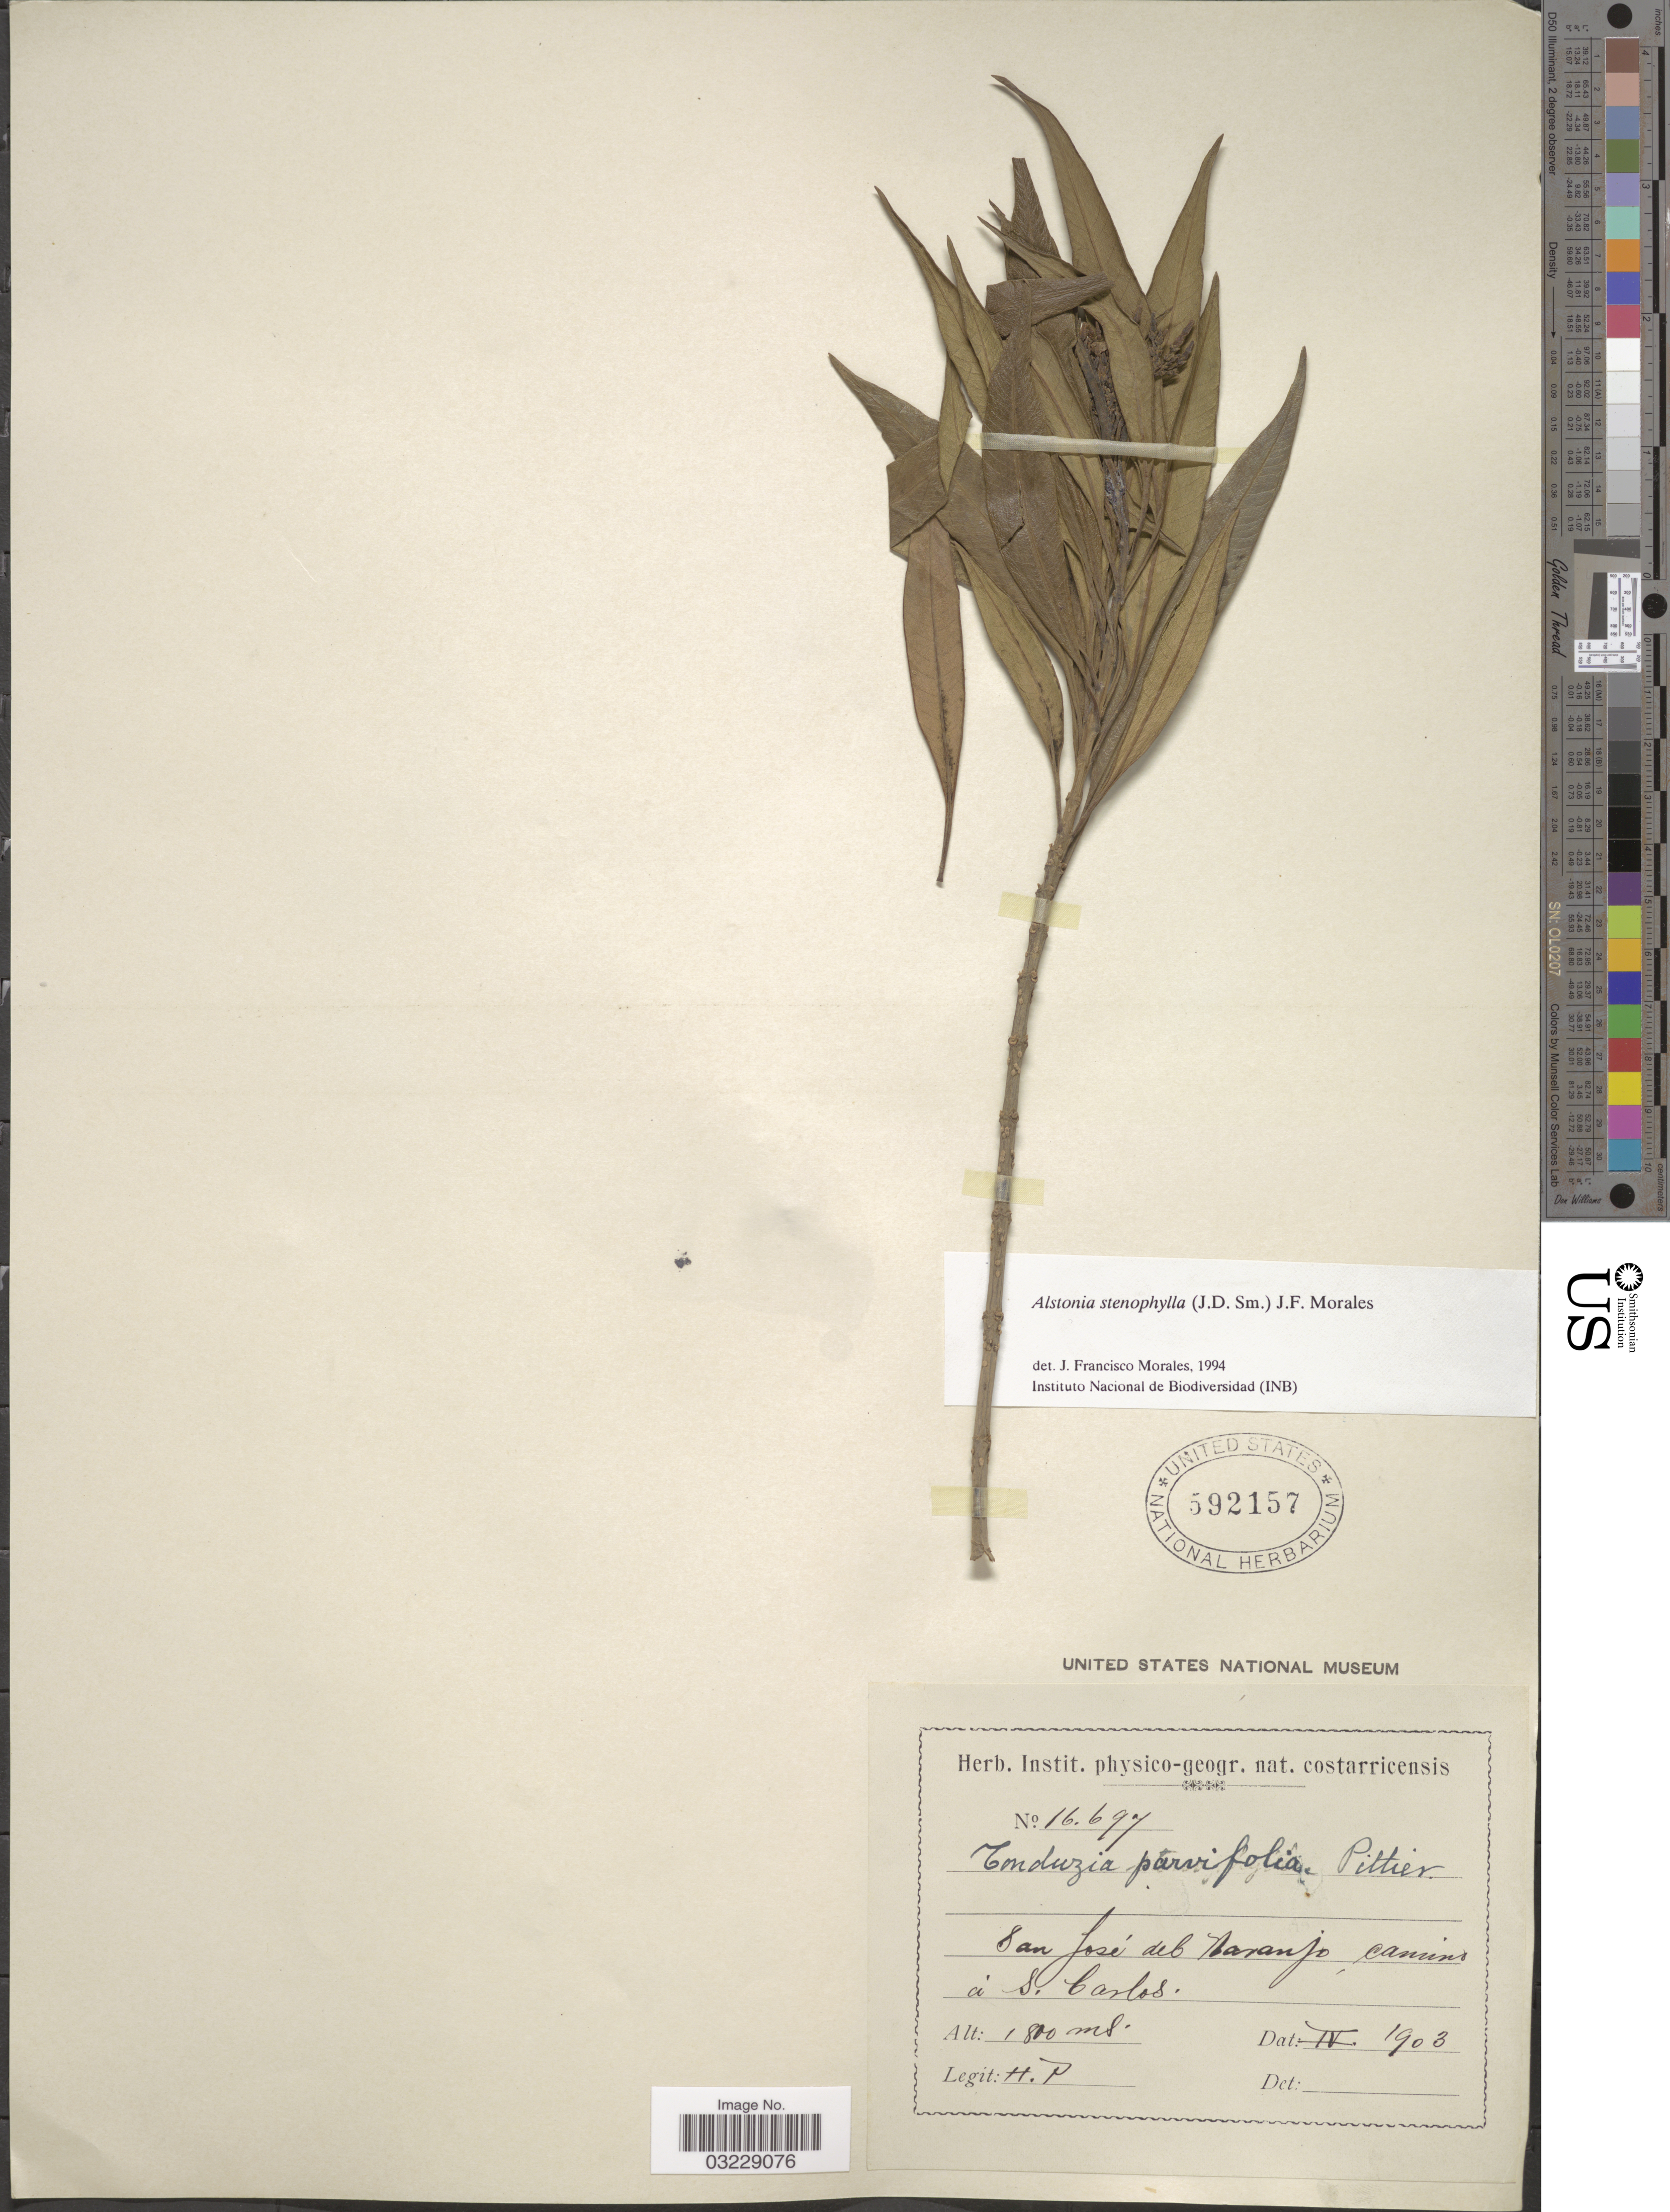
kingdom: Plantae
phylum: Tracheophyta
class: Magnoliopsida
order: Gentianales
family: Apocynaceae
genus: Alstonia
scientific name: Alstonia stenophylla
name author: Guillaumin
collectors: H. P.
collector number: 16697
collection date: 1903-04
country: Costa Rica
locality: San José del Naranjo, camino á S. Carlos.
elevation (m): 1800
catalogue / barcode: US 592157